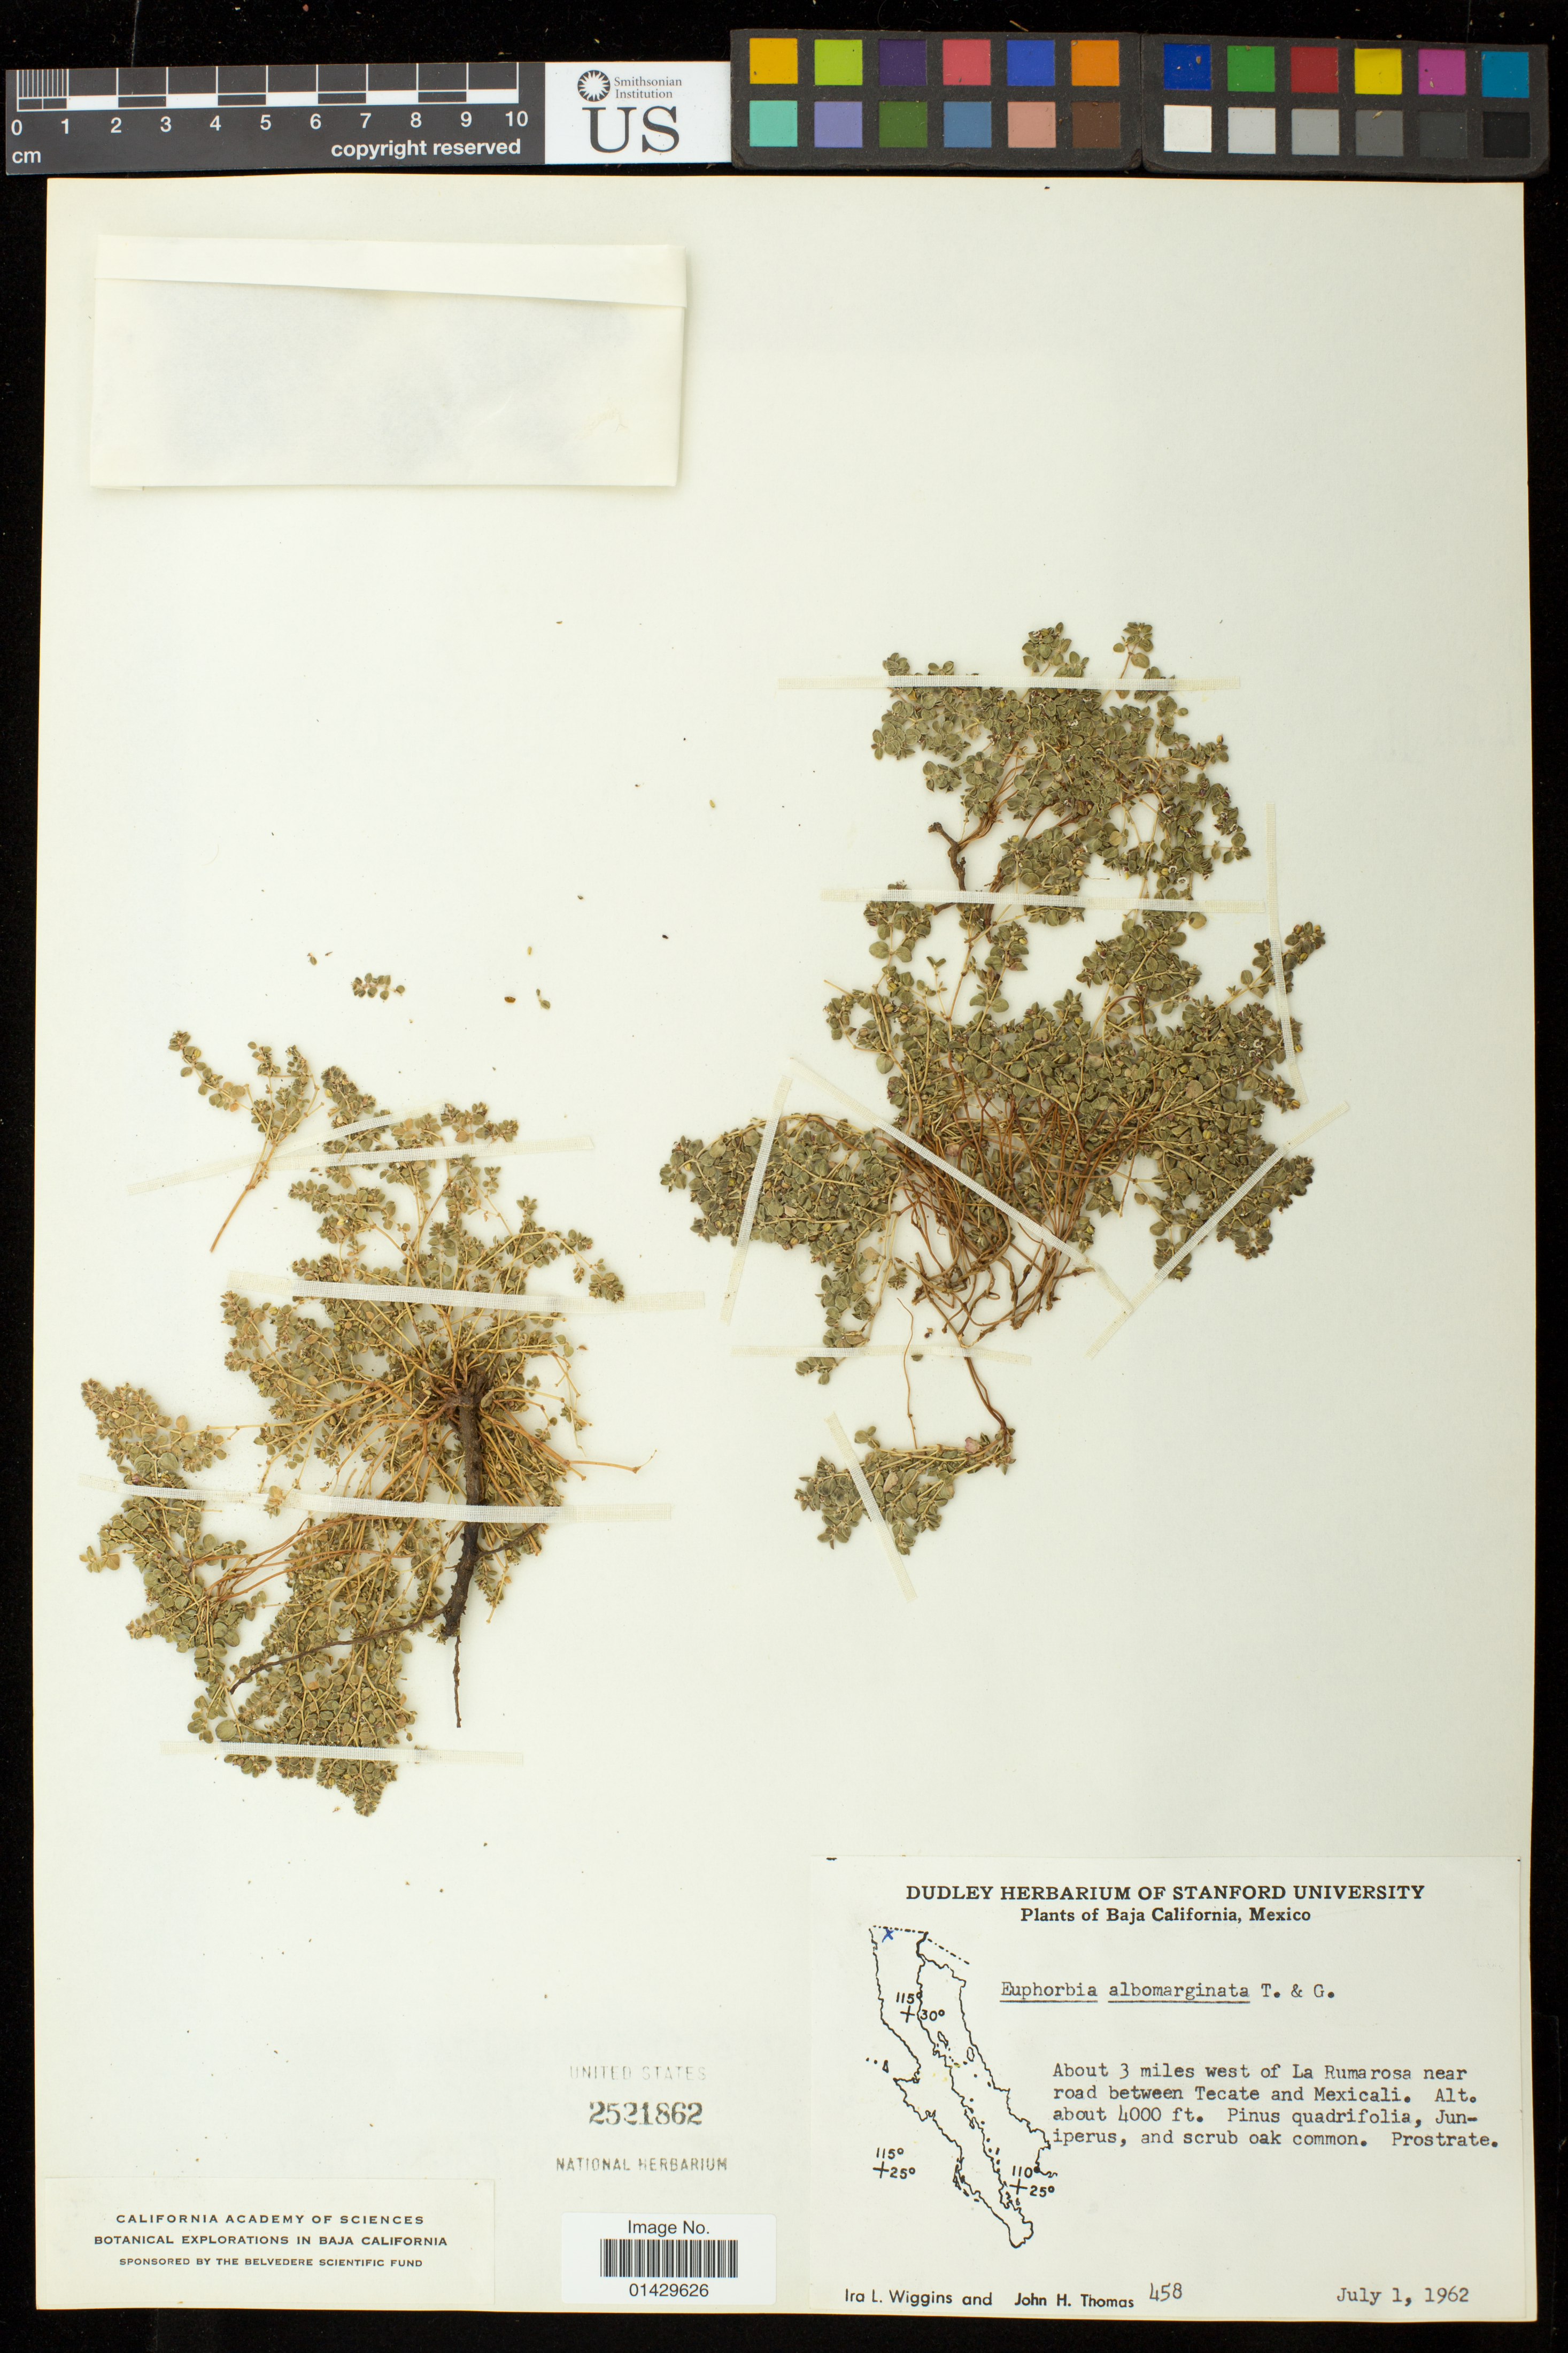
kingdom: Plantae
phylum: Tracheophyta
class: Magnoliopsida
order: Malpighiales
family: Euphorbiaceae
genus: Euphorbia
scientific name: Euphorbia albomarginata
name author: Torr. & A. Gray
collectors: I. L. Wiggins & J. H. Thomas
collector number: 458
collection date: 1962-07-01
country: Mexico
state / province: Baja California Norte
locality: About 3 miles west of La Rumarosa near road between Tecate and Mexicali.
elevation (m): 1219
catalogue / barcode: US 2521862